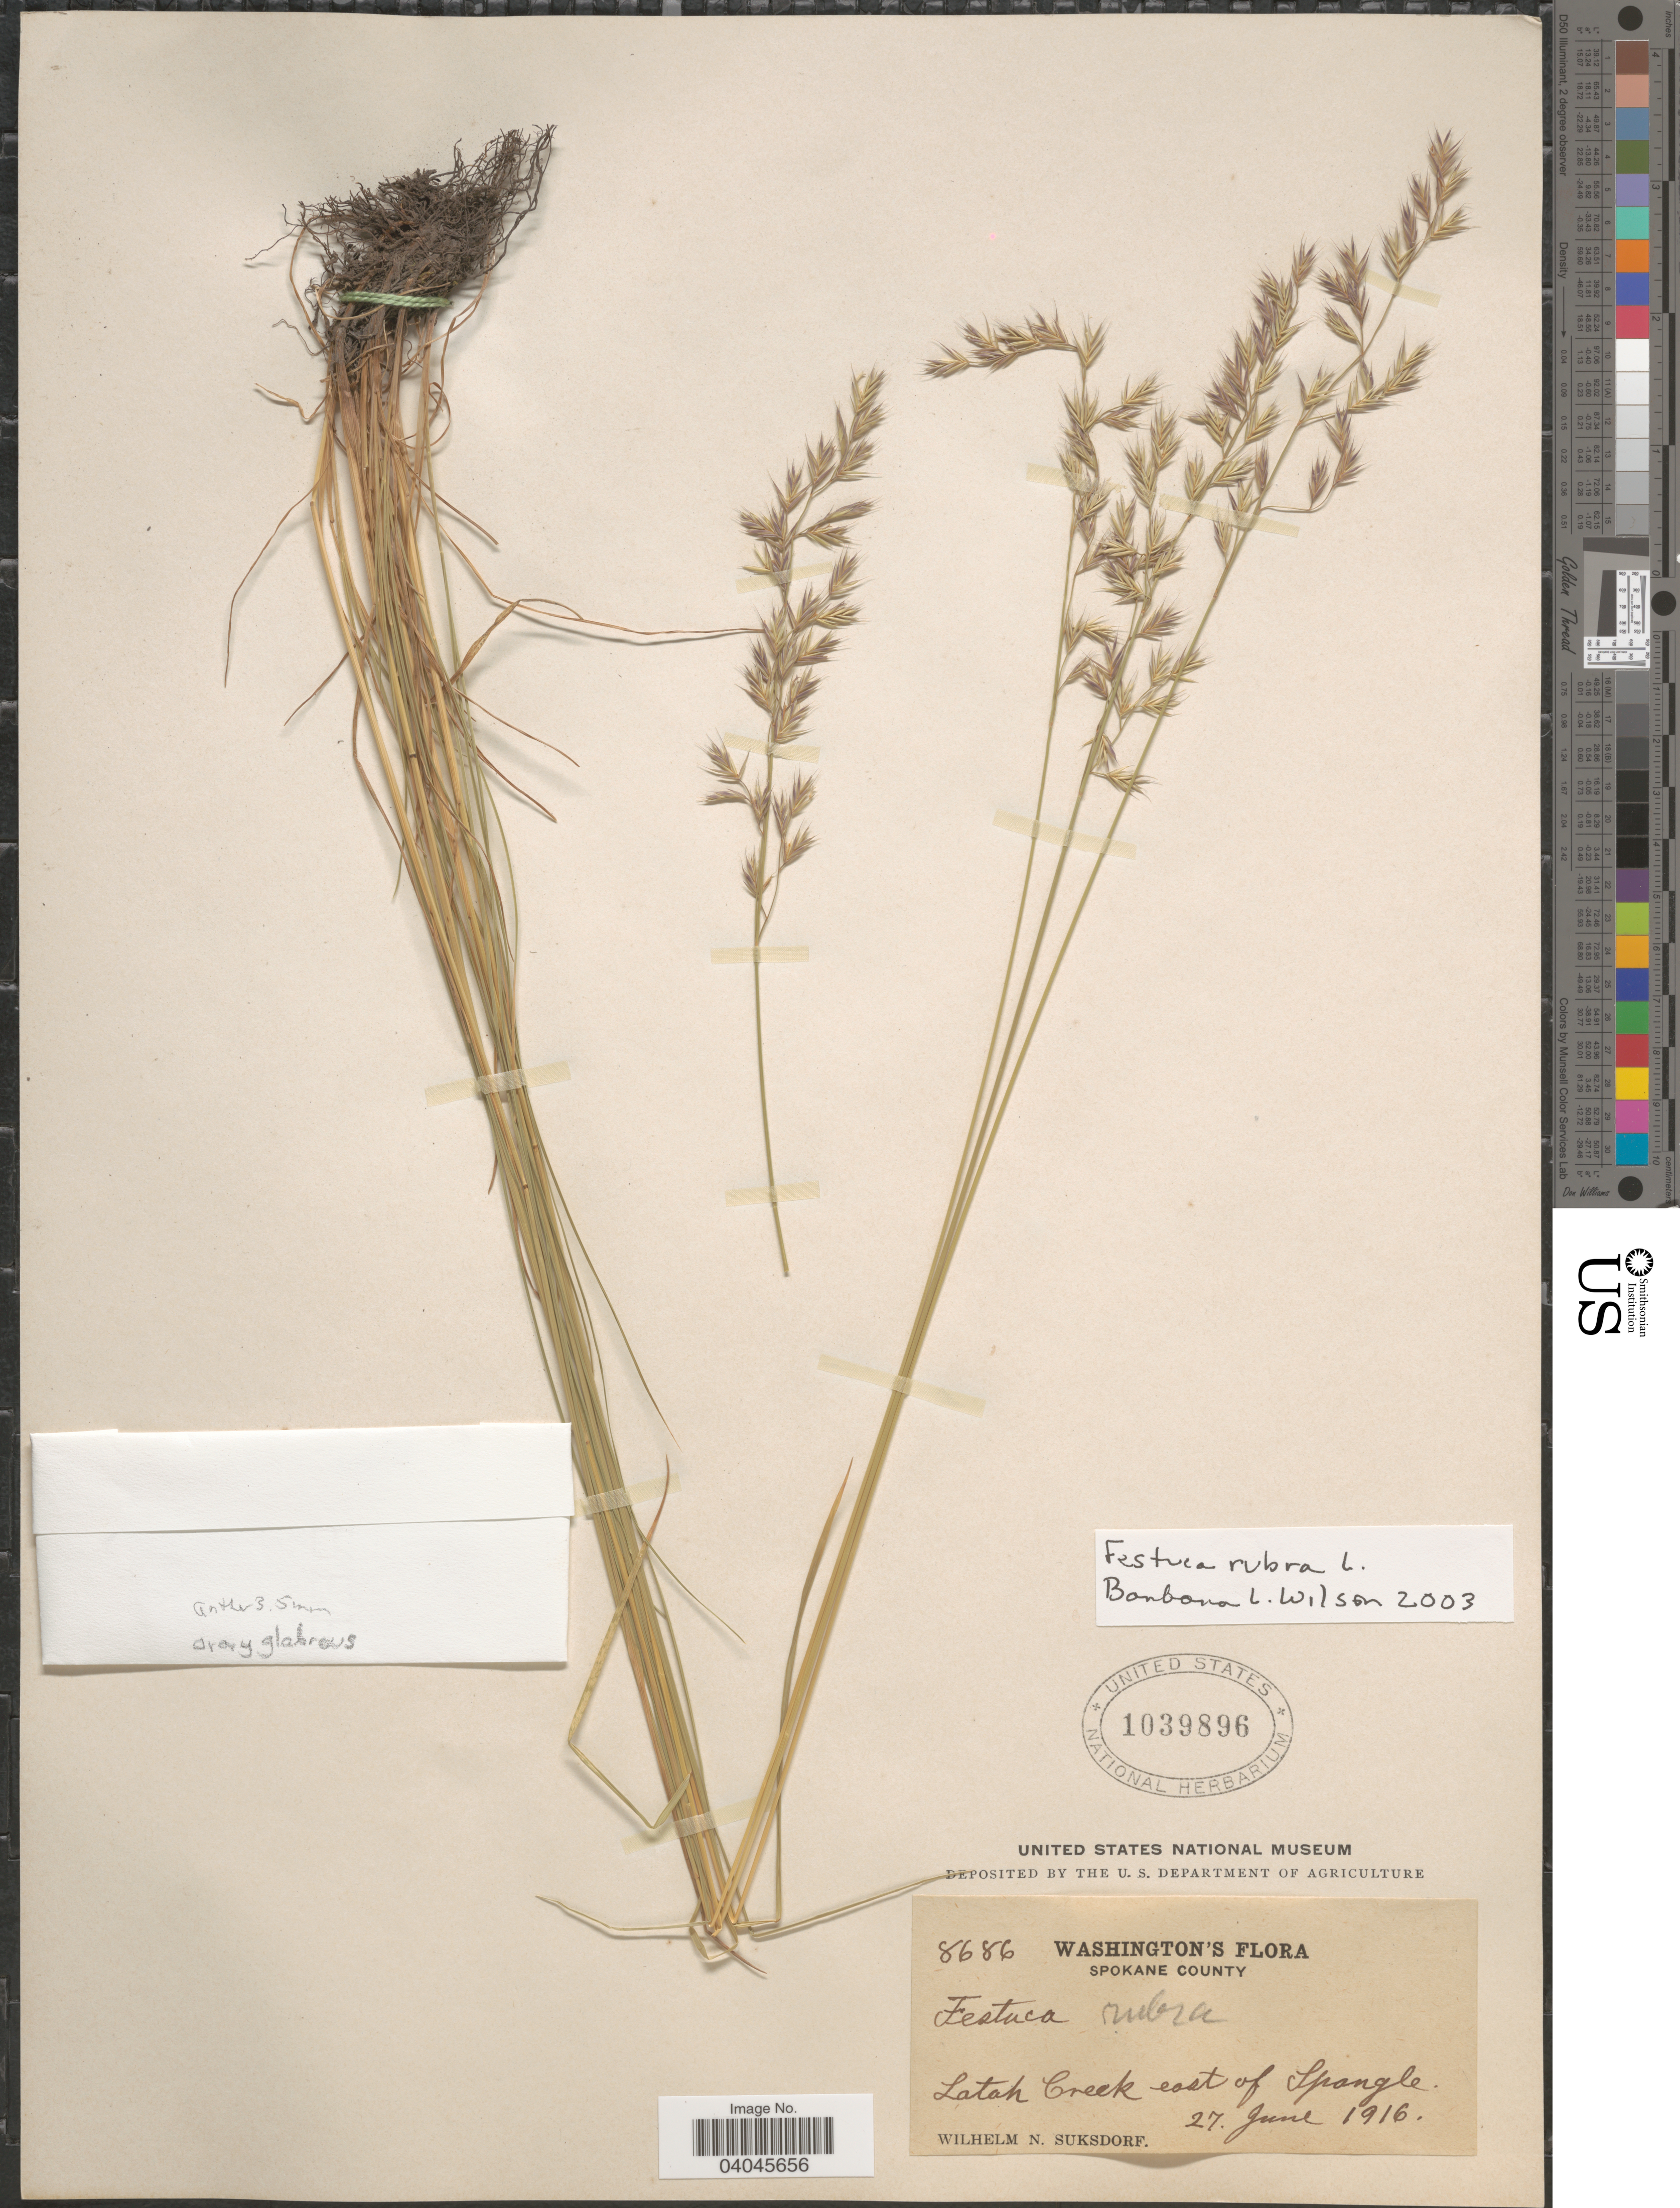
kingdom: Plantae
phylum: Tracheophyta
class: Liliopsida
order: Poales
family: Poaceae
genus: Festuca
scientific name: Festuca rubra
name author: L.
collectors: W. N. Suksdorf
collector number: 8686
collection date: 1916-06-21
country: United States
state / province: Washington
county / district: Spokane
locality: Spokane County. Latah Creek east of Spangle.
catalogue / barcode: US 1039896